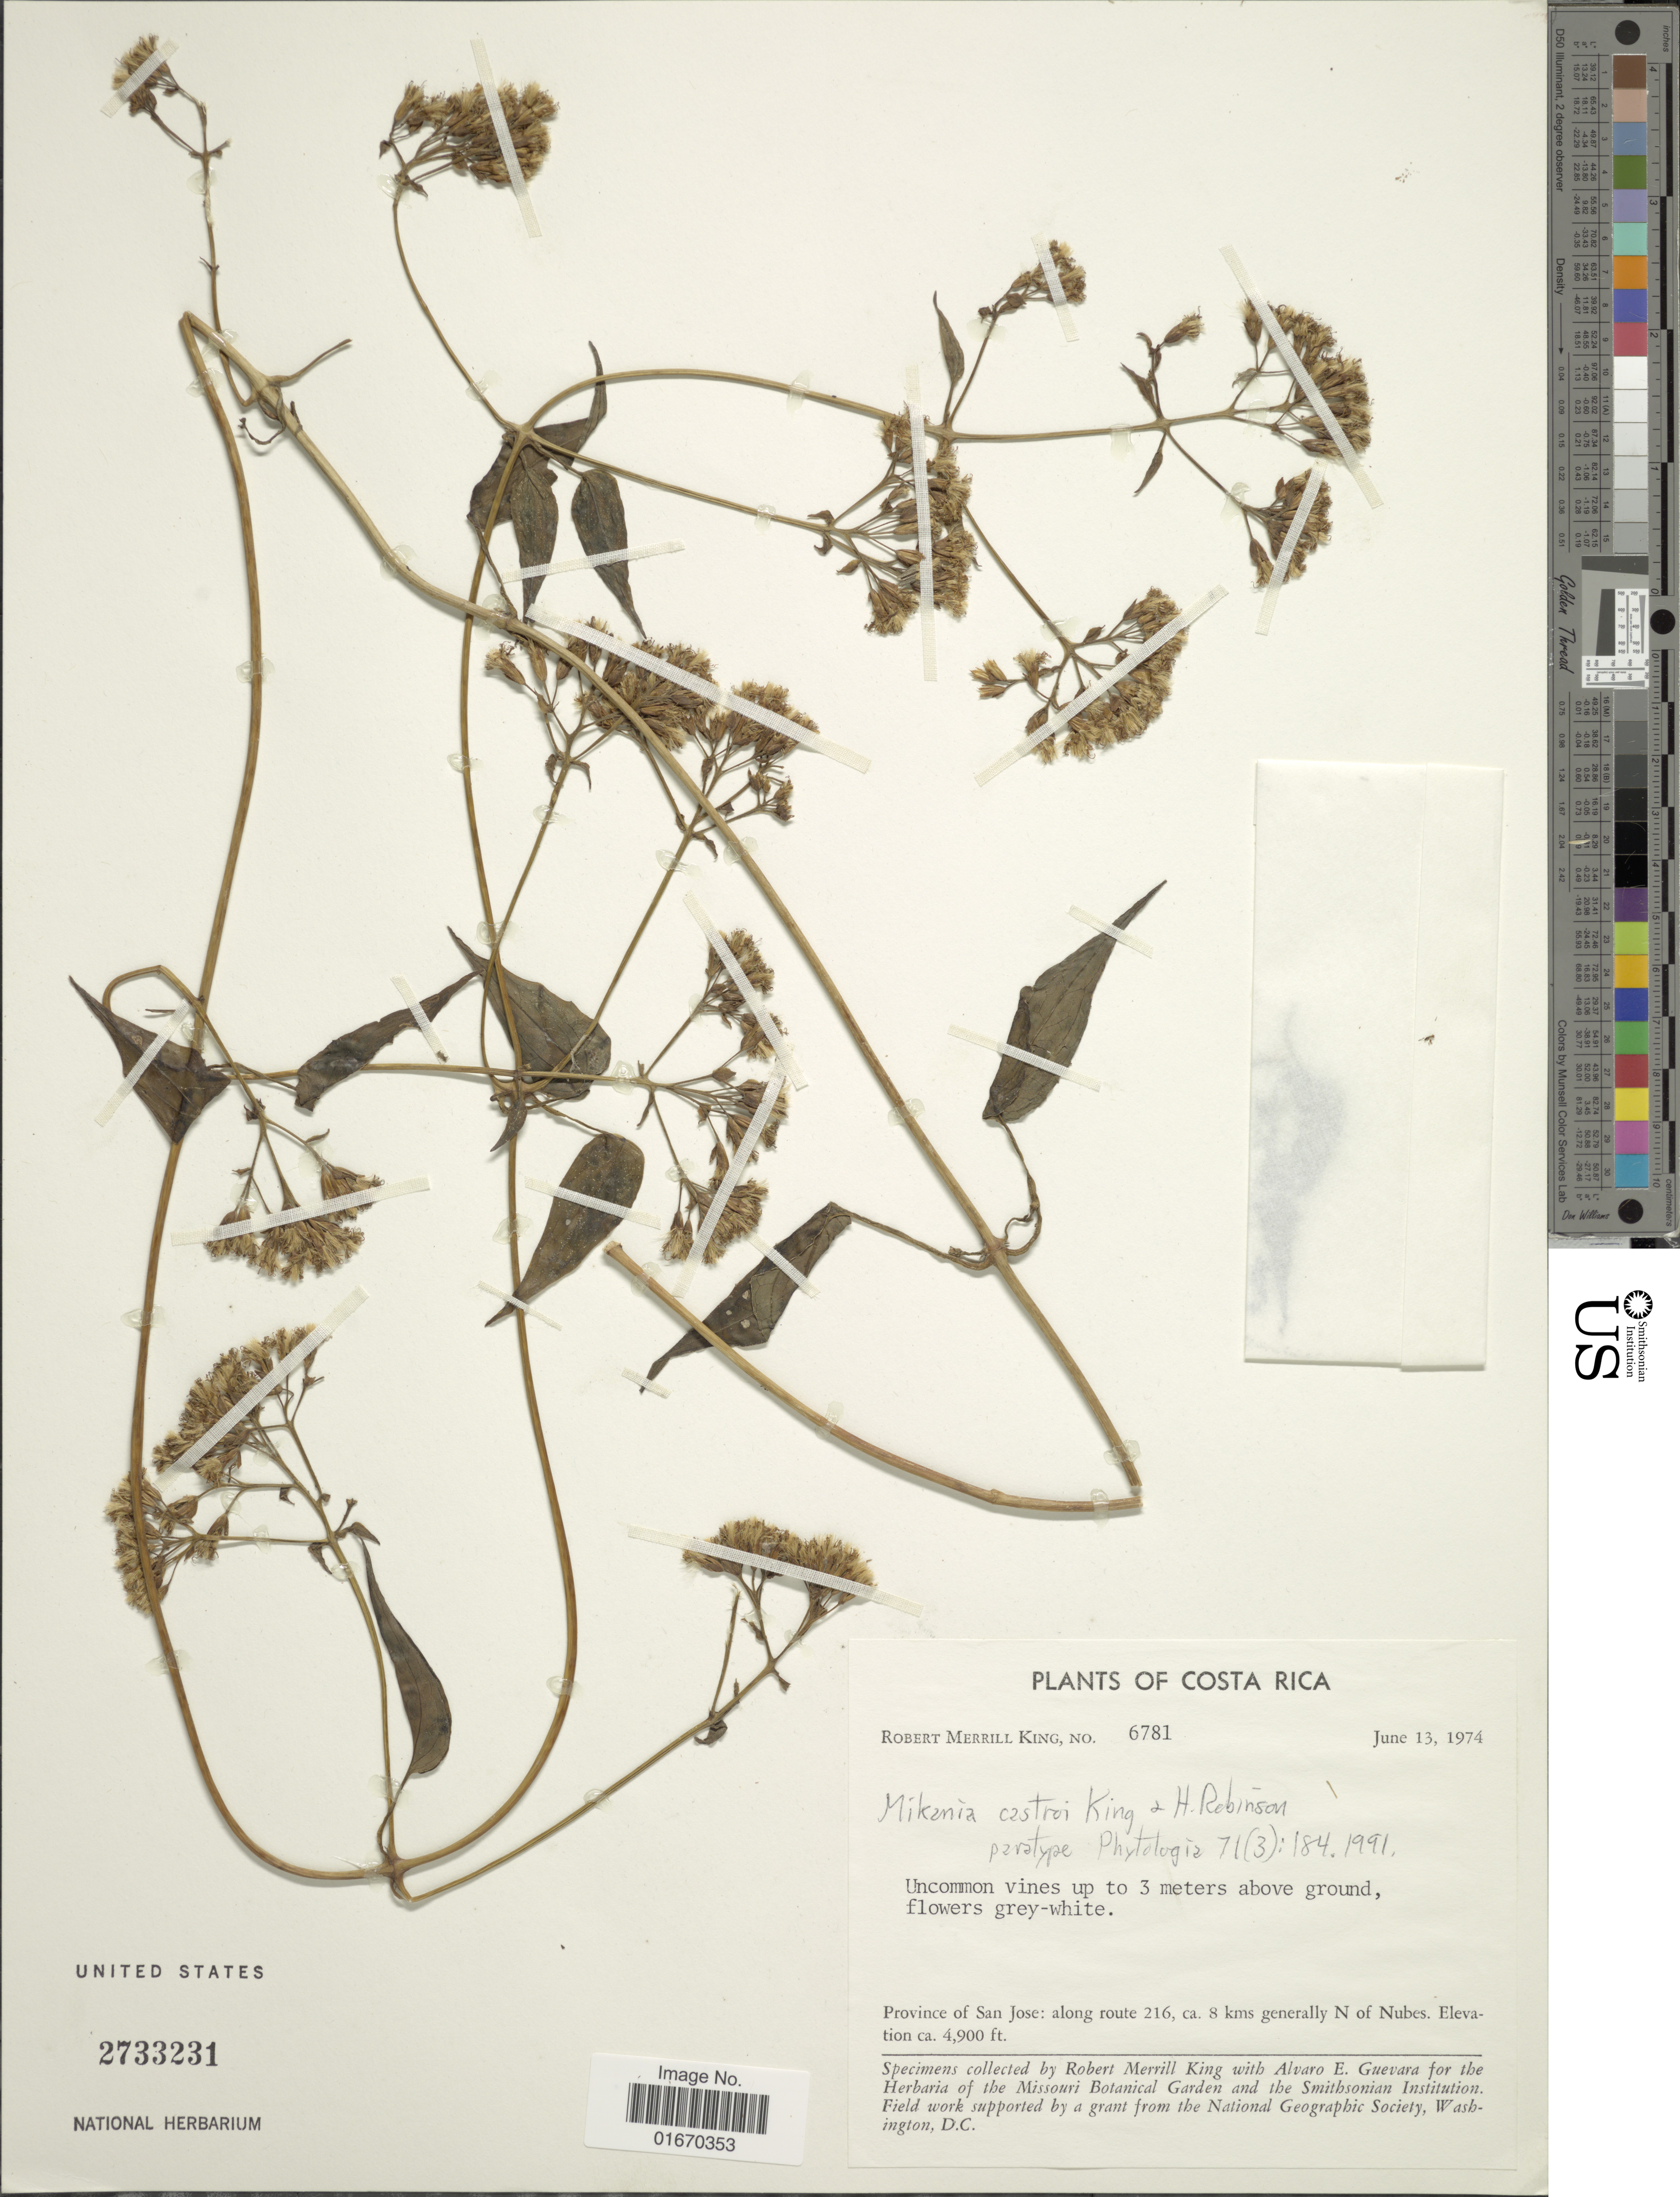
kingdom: Plantae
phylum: Tracheophyta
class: Magnoliopsida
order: Asterales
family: Asteraceae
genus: Mikania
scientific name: Mikania castroi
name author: R.M. King & H. Rob.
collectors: R. M. King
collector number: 6781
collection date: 1974-06-13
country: Costa Rica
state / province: San José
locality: Along route 216, ca 8 kms generally N of Nubes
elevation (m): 1494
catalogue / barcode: US 2733231